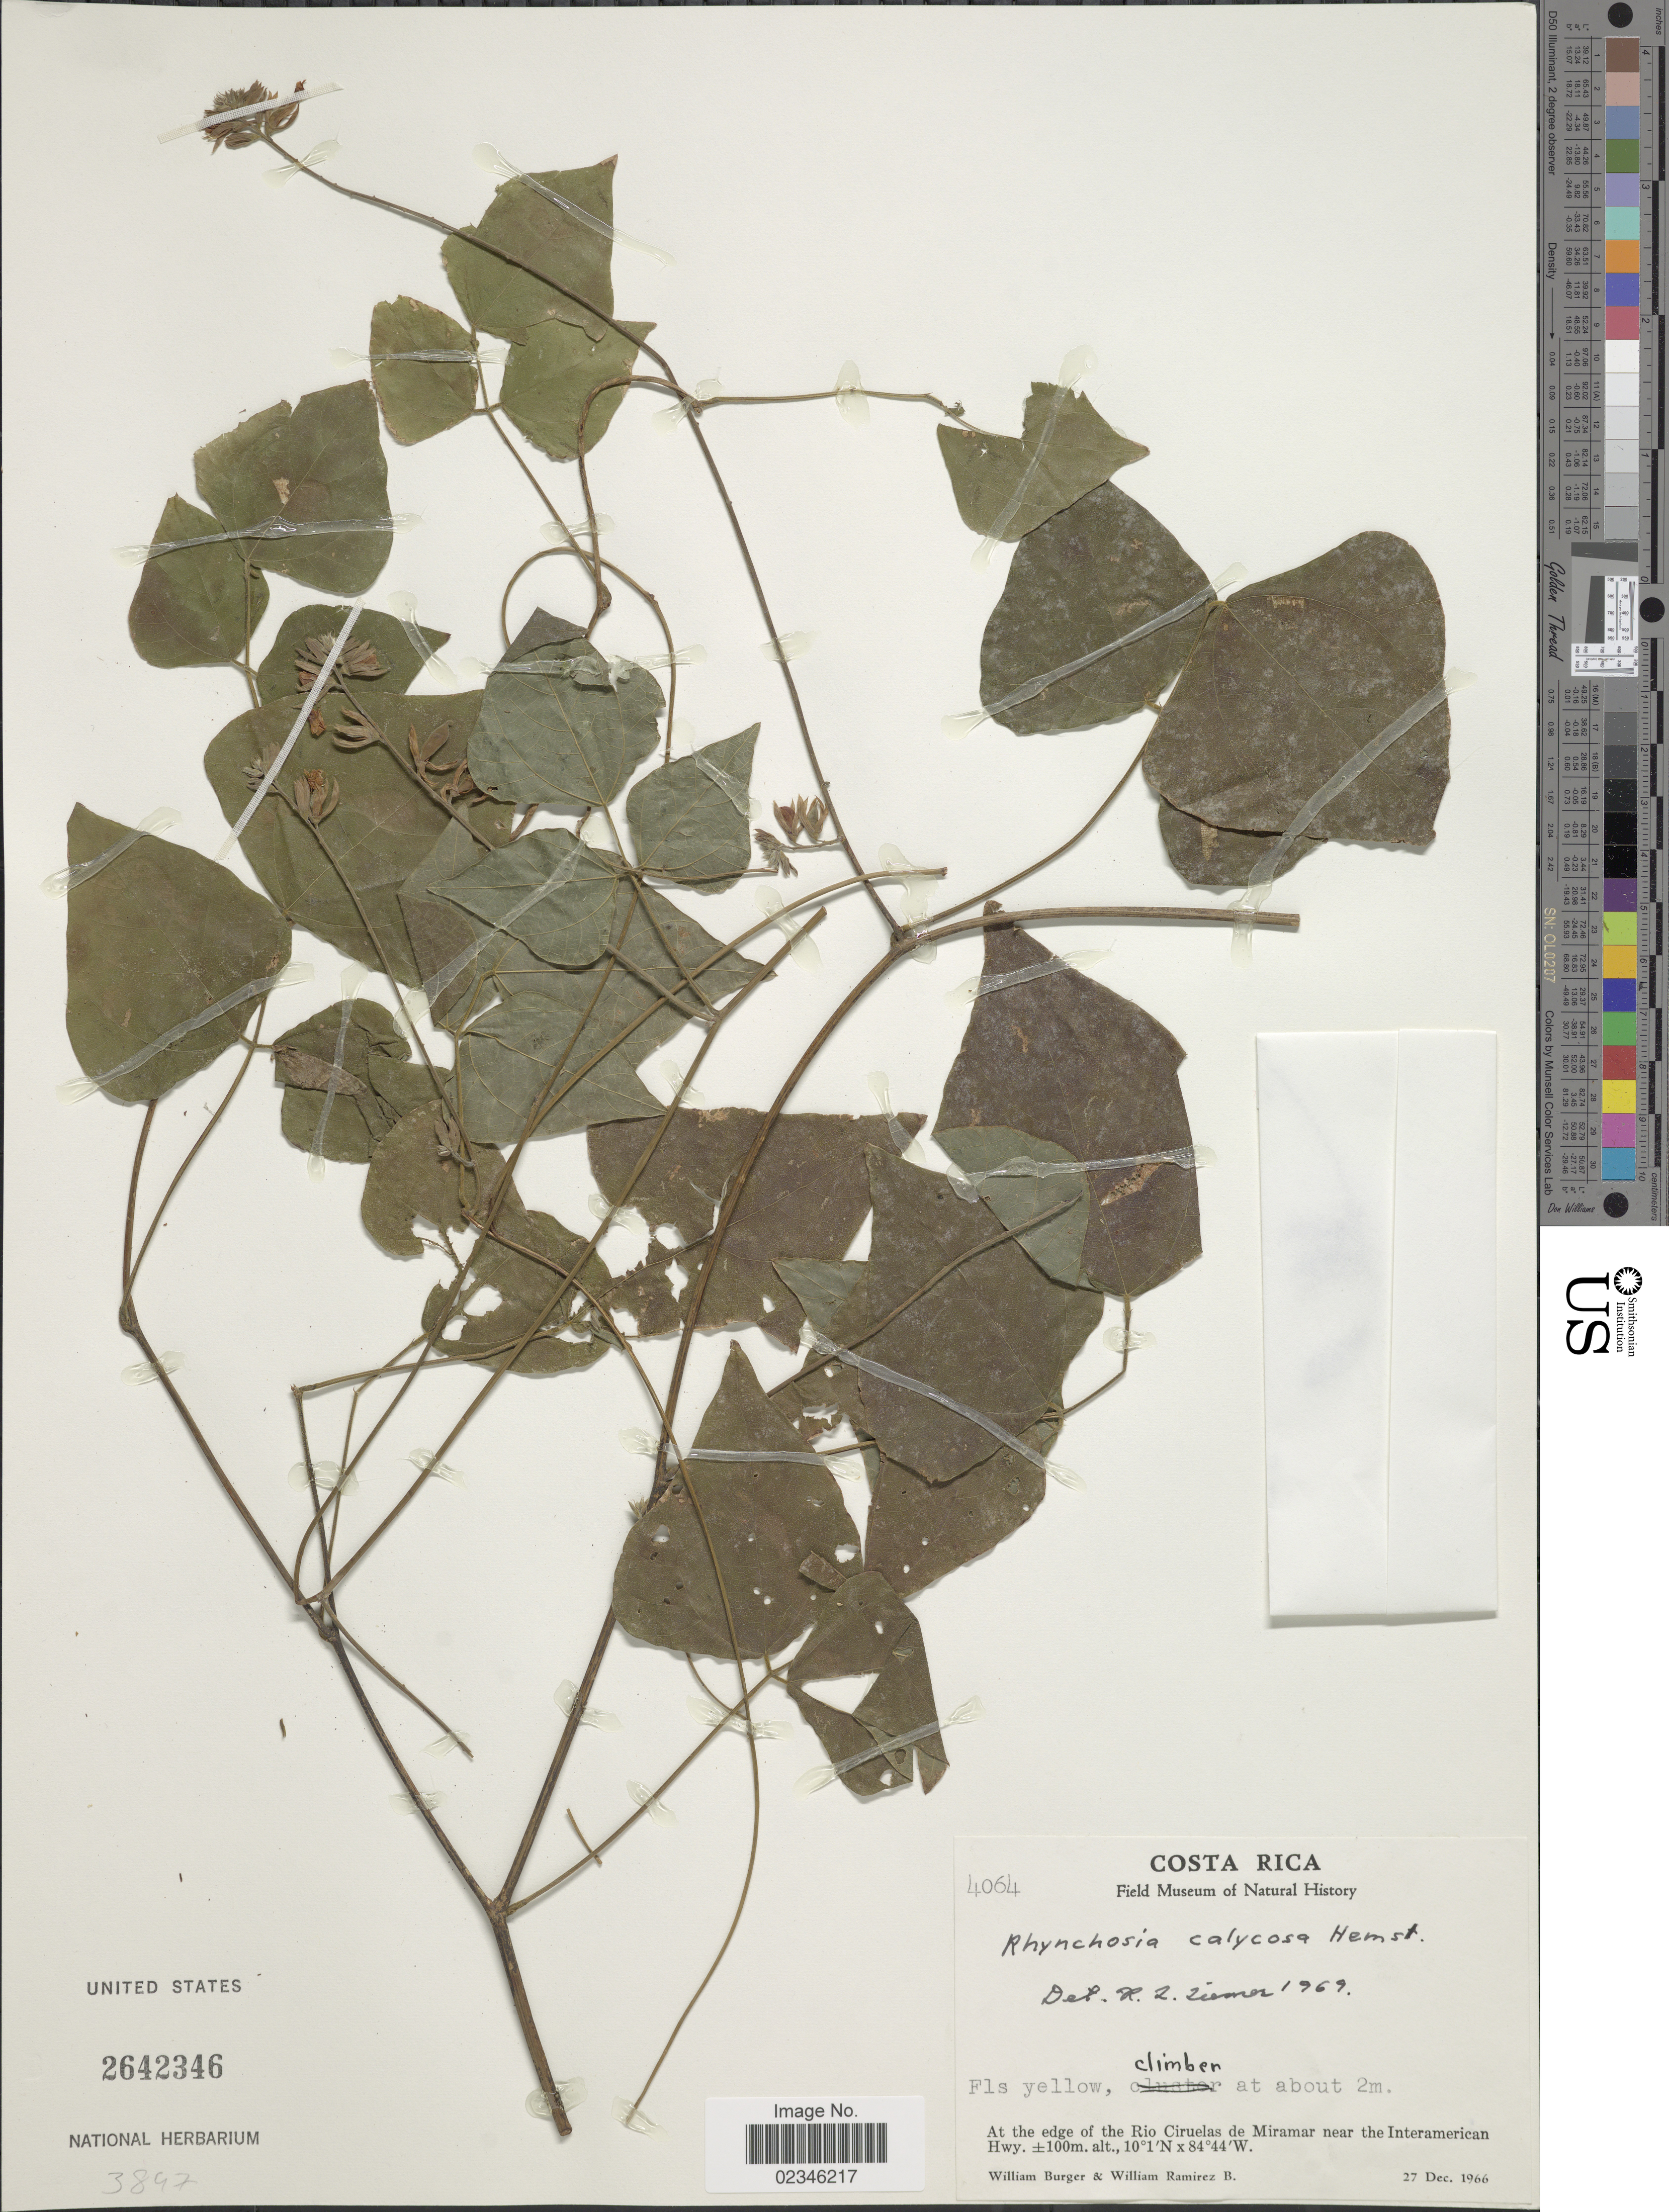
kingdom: Plantae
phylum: Tracheophyta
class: Magnoliopsida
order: Fabales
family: Fabaceae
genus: Rhynchosia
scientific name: Rhynchosia calycosa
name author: Hemsl.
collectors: W. Burger & W. Ramirez B.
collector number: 4064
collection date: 1966-12-27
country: Costa Rica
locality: At the edge of the Rio Ciruelas de Miramar near the Interamerican Hwy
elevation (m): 100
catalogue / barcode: US 2642346